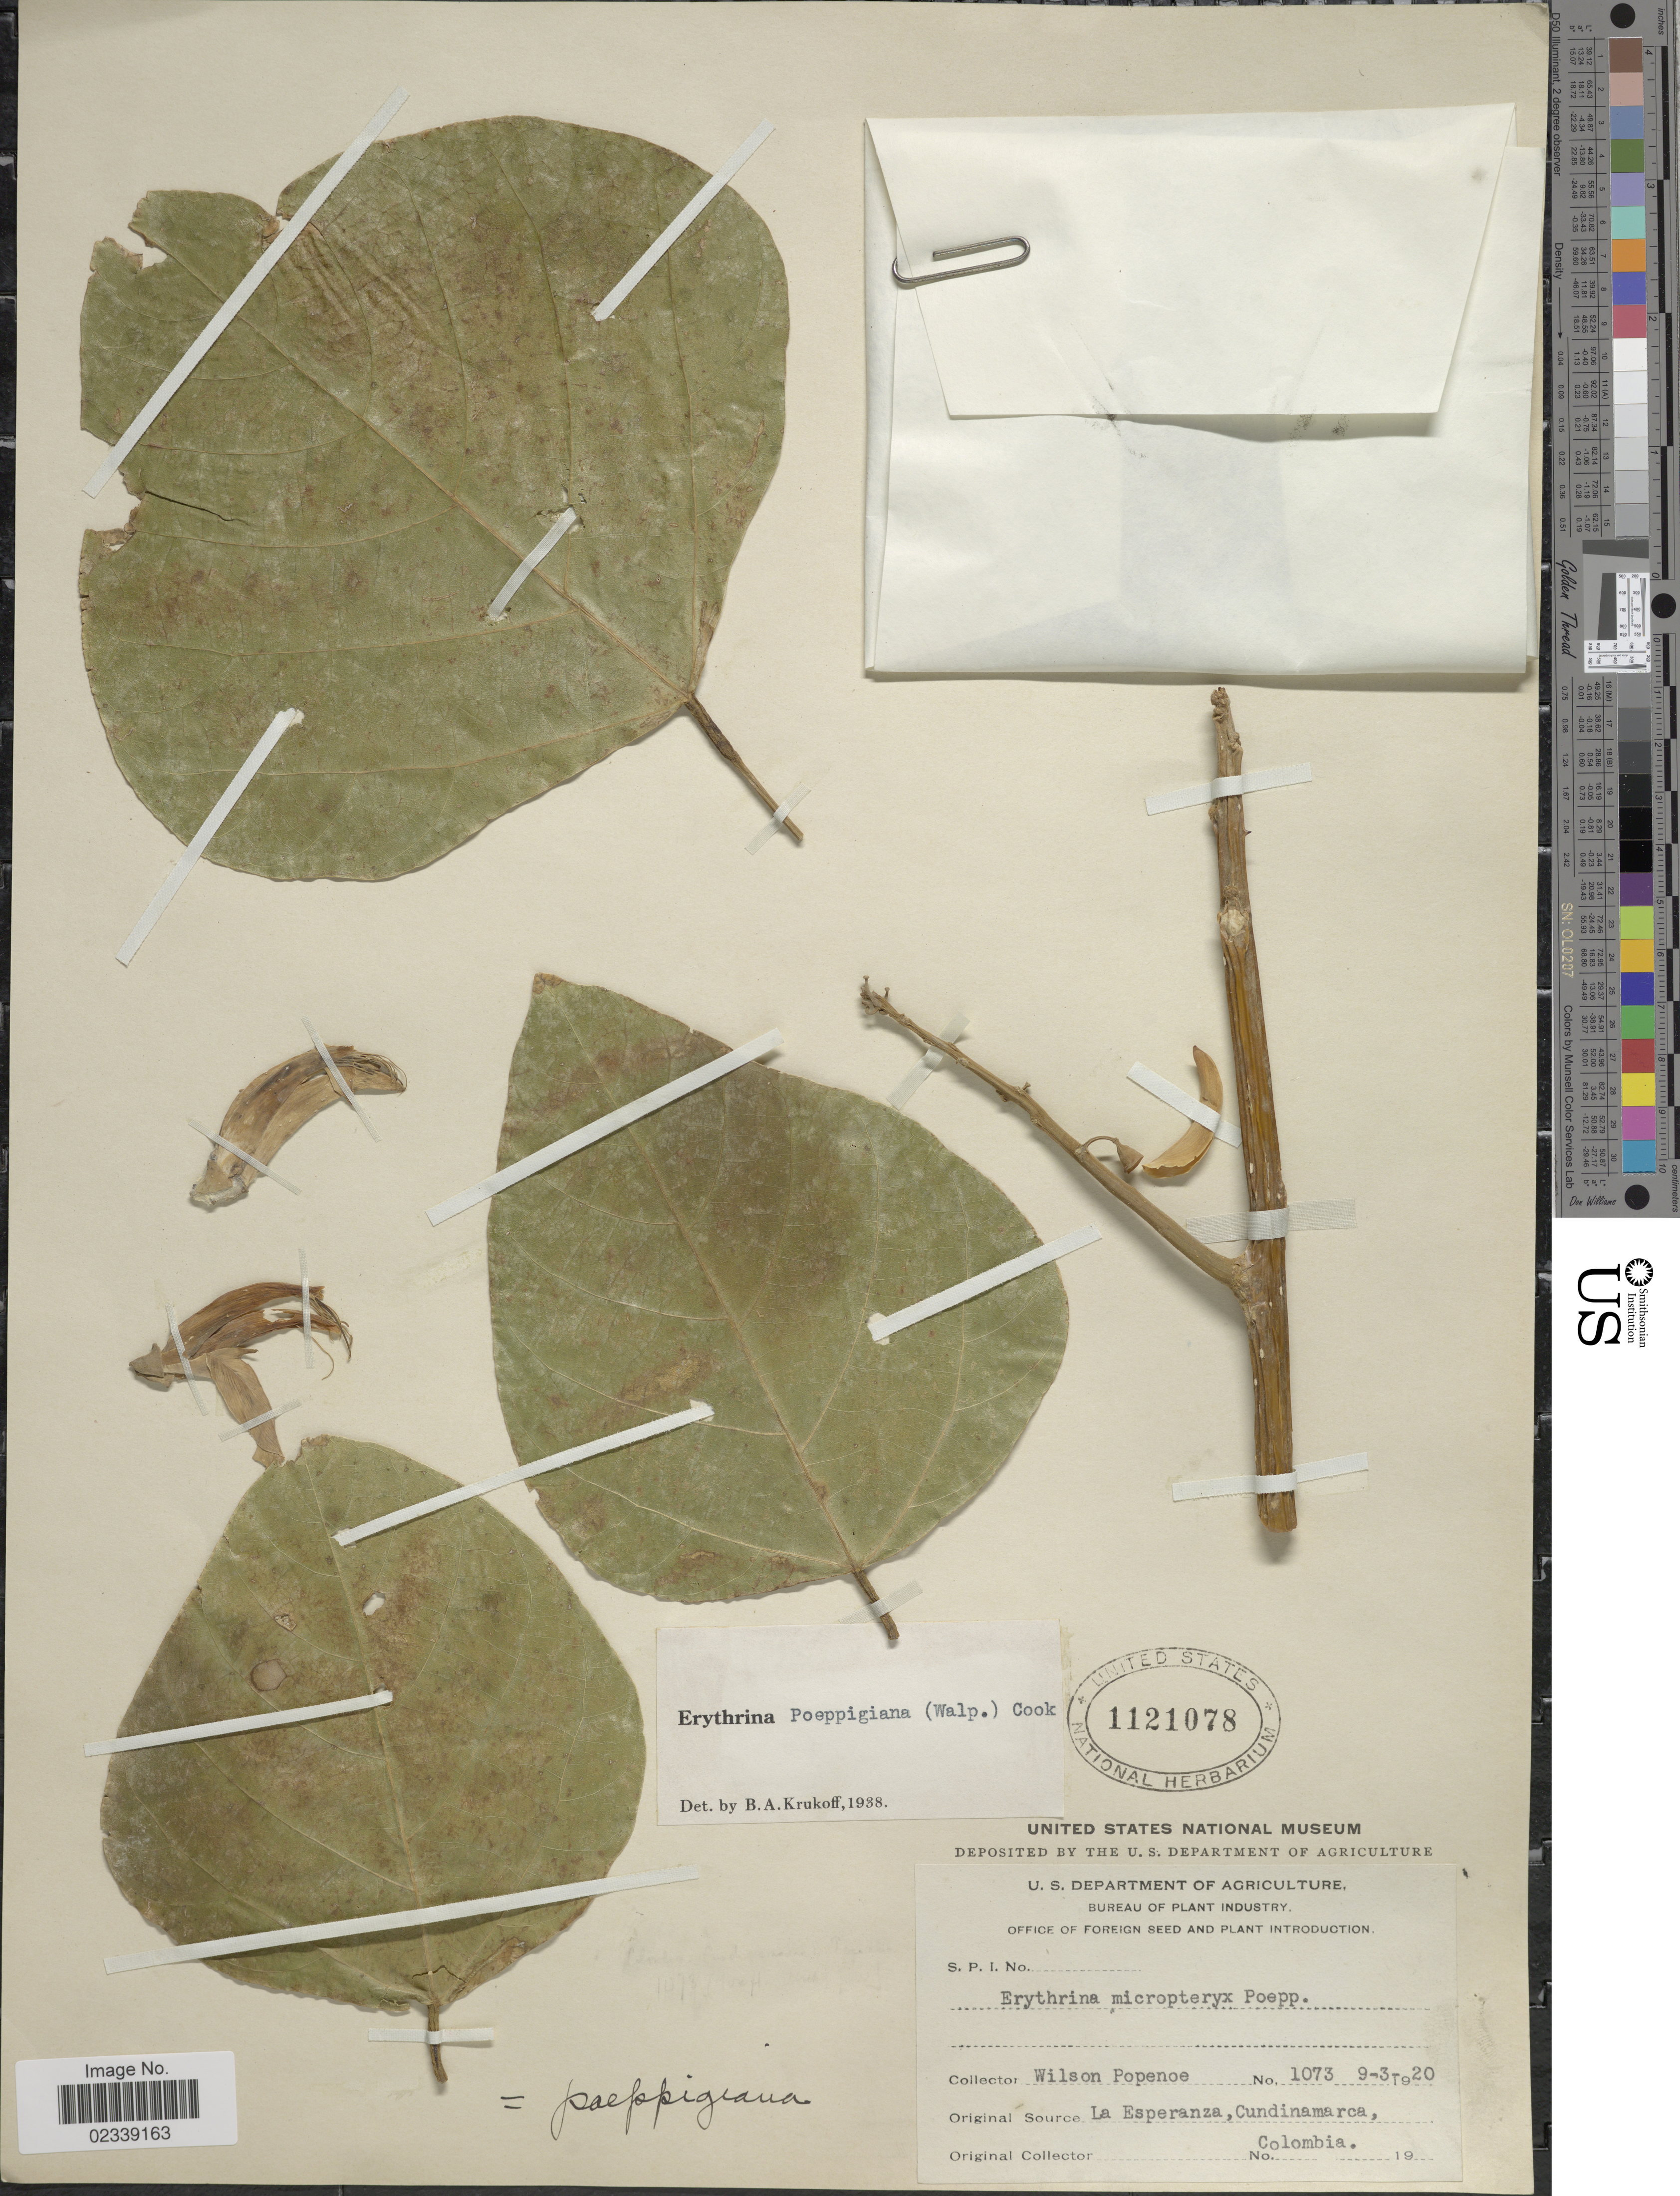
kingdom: Plantae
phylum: Tracheophyta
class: Magnoliopsida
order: Fabales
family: Fabaceae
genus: Erythrina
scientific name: Erythrina poeppigiana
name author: (Walp.) O.F. Cook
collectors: W. Popenoe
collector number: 1073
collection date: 1920-03-09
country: Colombia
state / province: Cundinamarca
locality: La Esperanza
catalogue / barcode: US 1121078